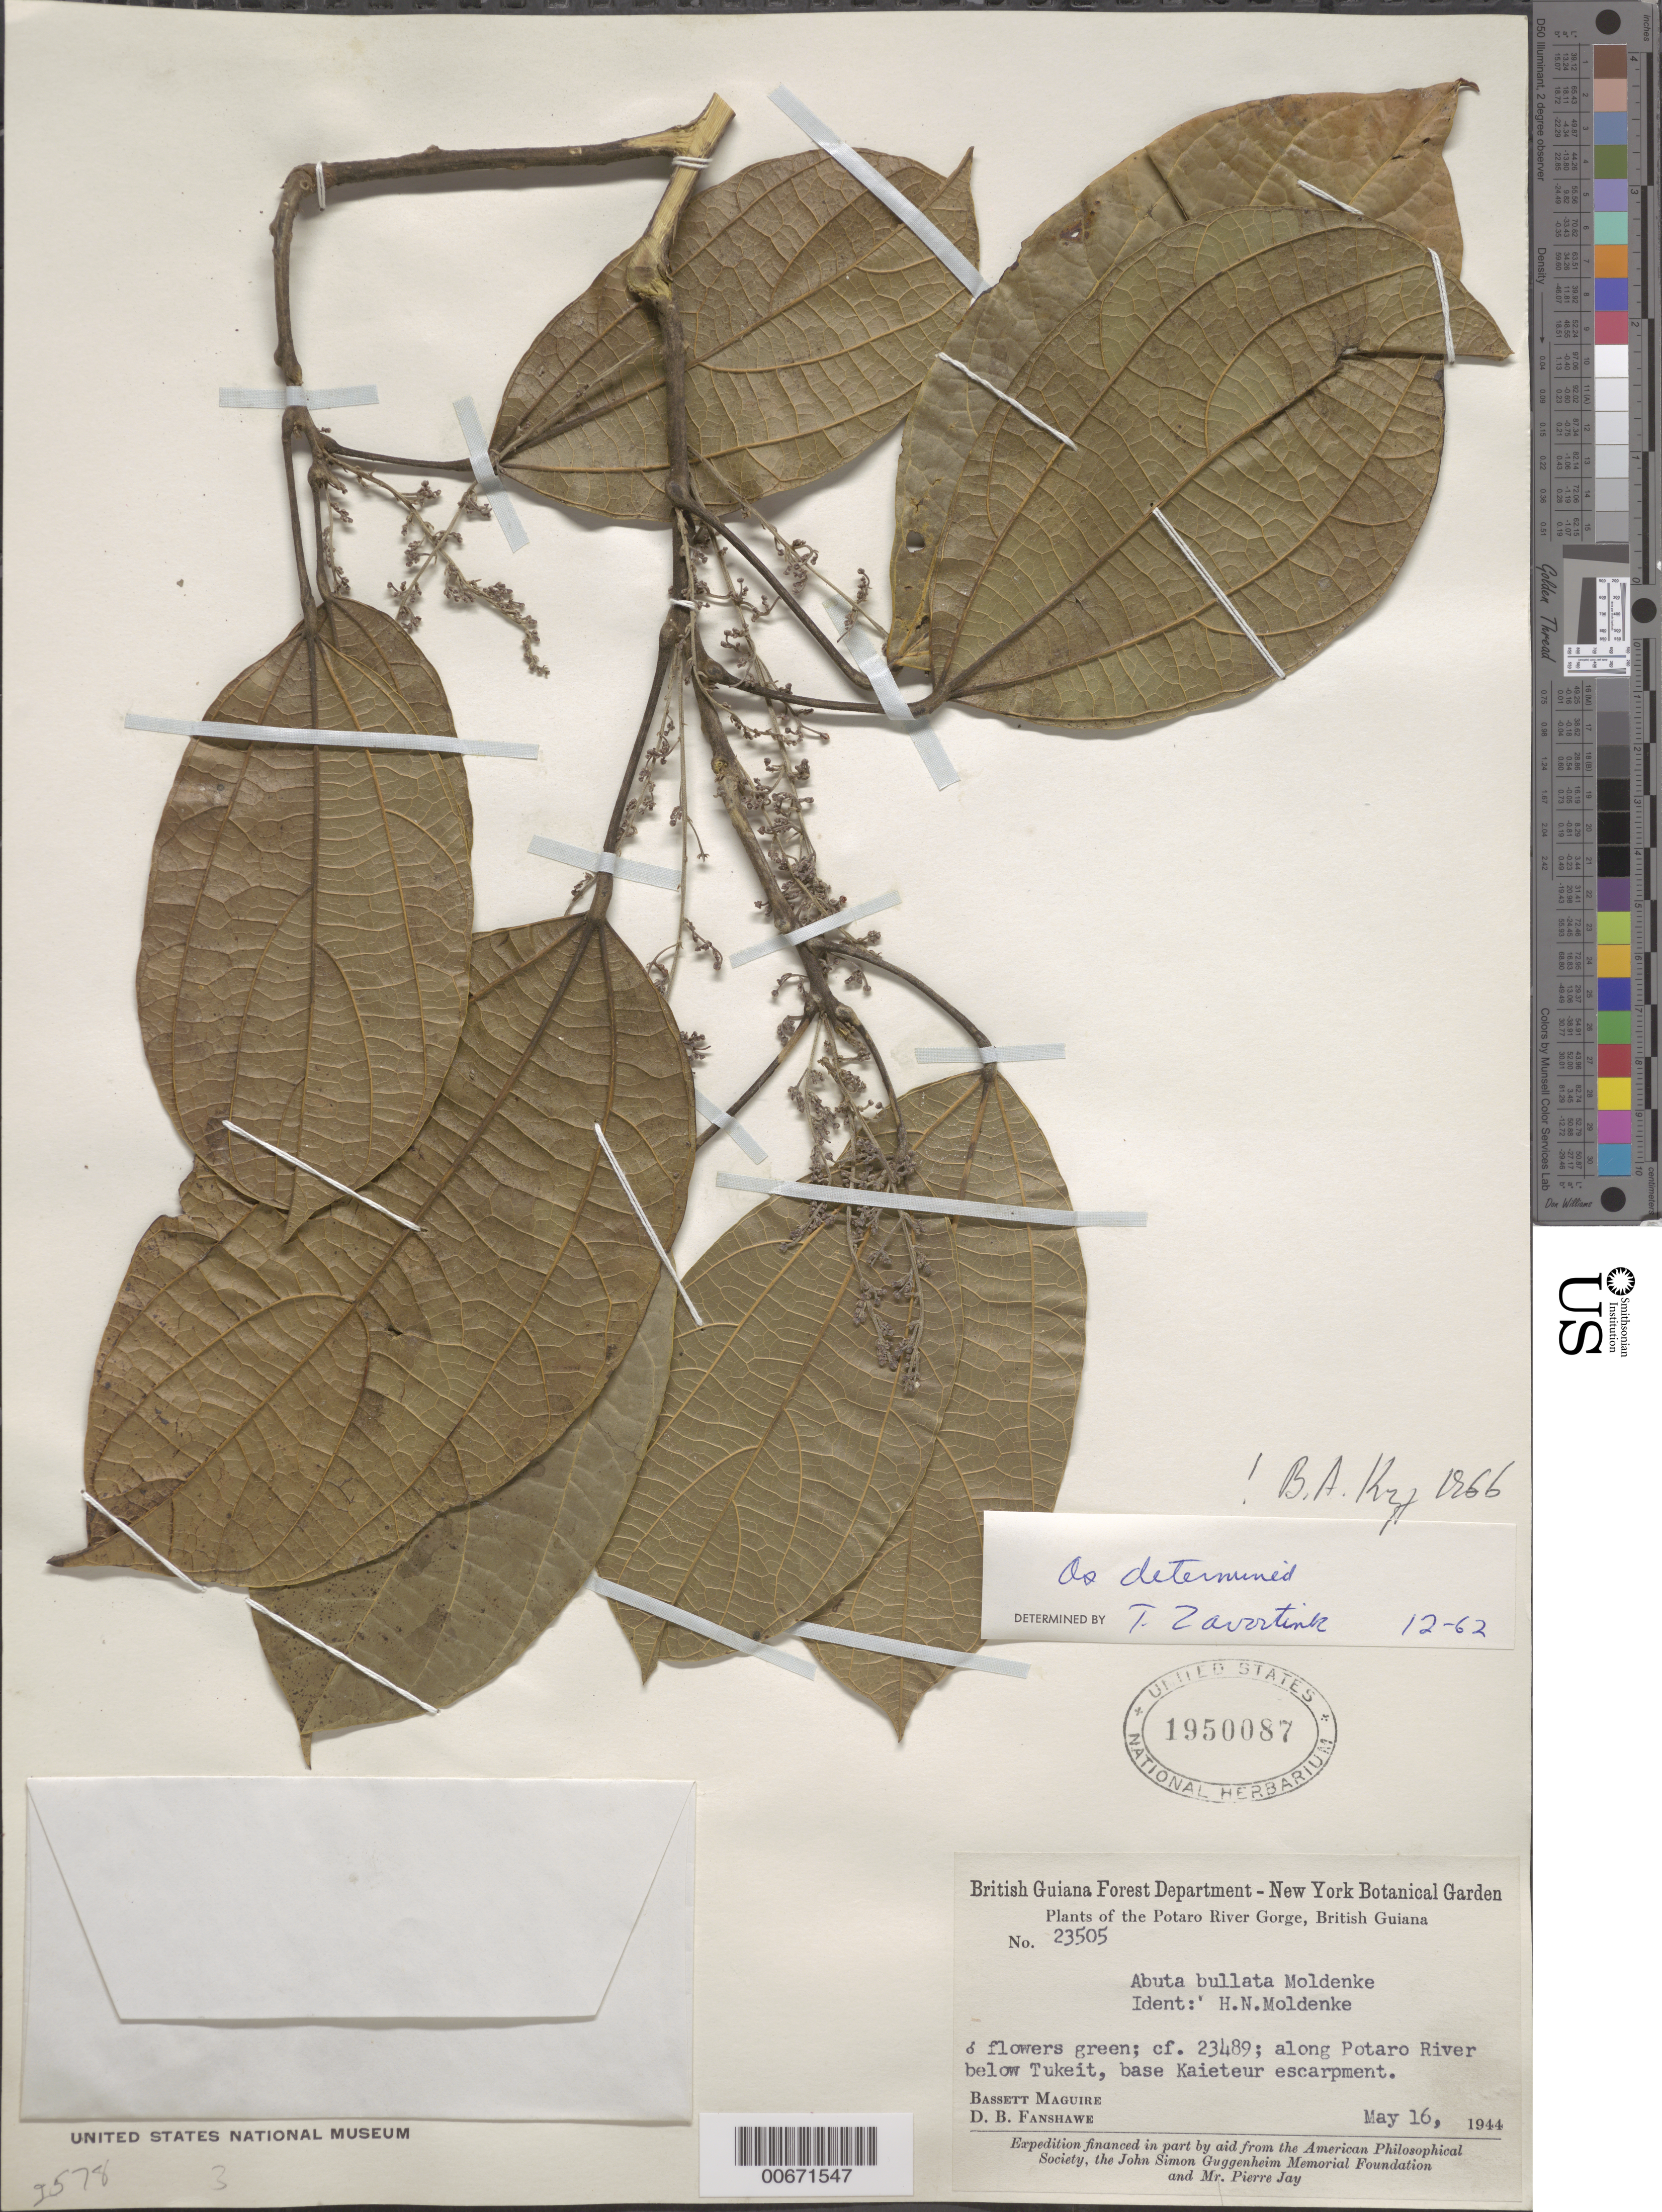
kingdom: Plantae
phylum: Tracheophyta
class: Magnoliopsida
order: Ranunculales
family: Menispermaceae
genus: Abuta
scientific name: Abuta bullata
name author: Moldenke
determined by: Zavortink, J. E.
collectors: B. Maguire & D. B. Fanshawe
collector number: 23505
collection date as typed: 16-May-44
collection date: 1944-05-16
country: Guyana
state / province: Potaro-Siparuni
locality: Potaro River Gorge, below Tukeit, base of Kaieteur escarpment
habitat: Along river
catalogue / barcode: US 1950087